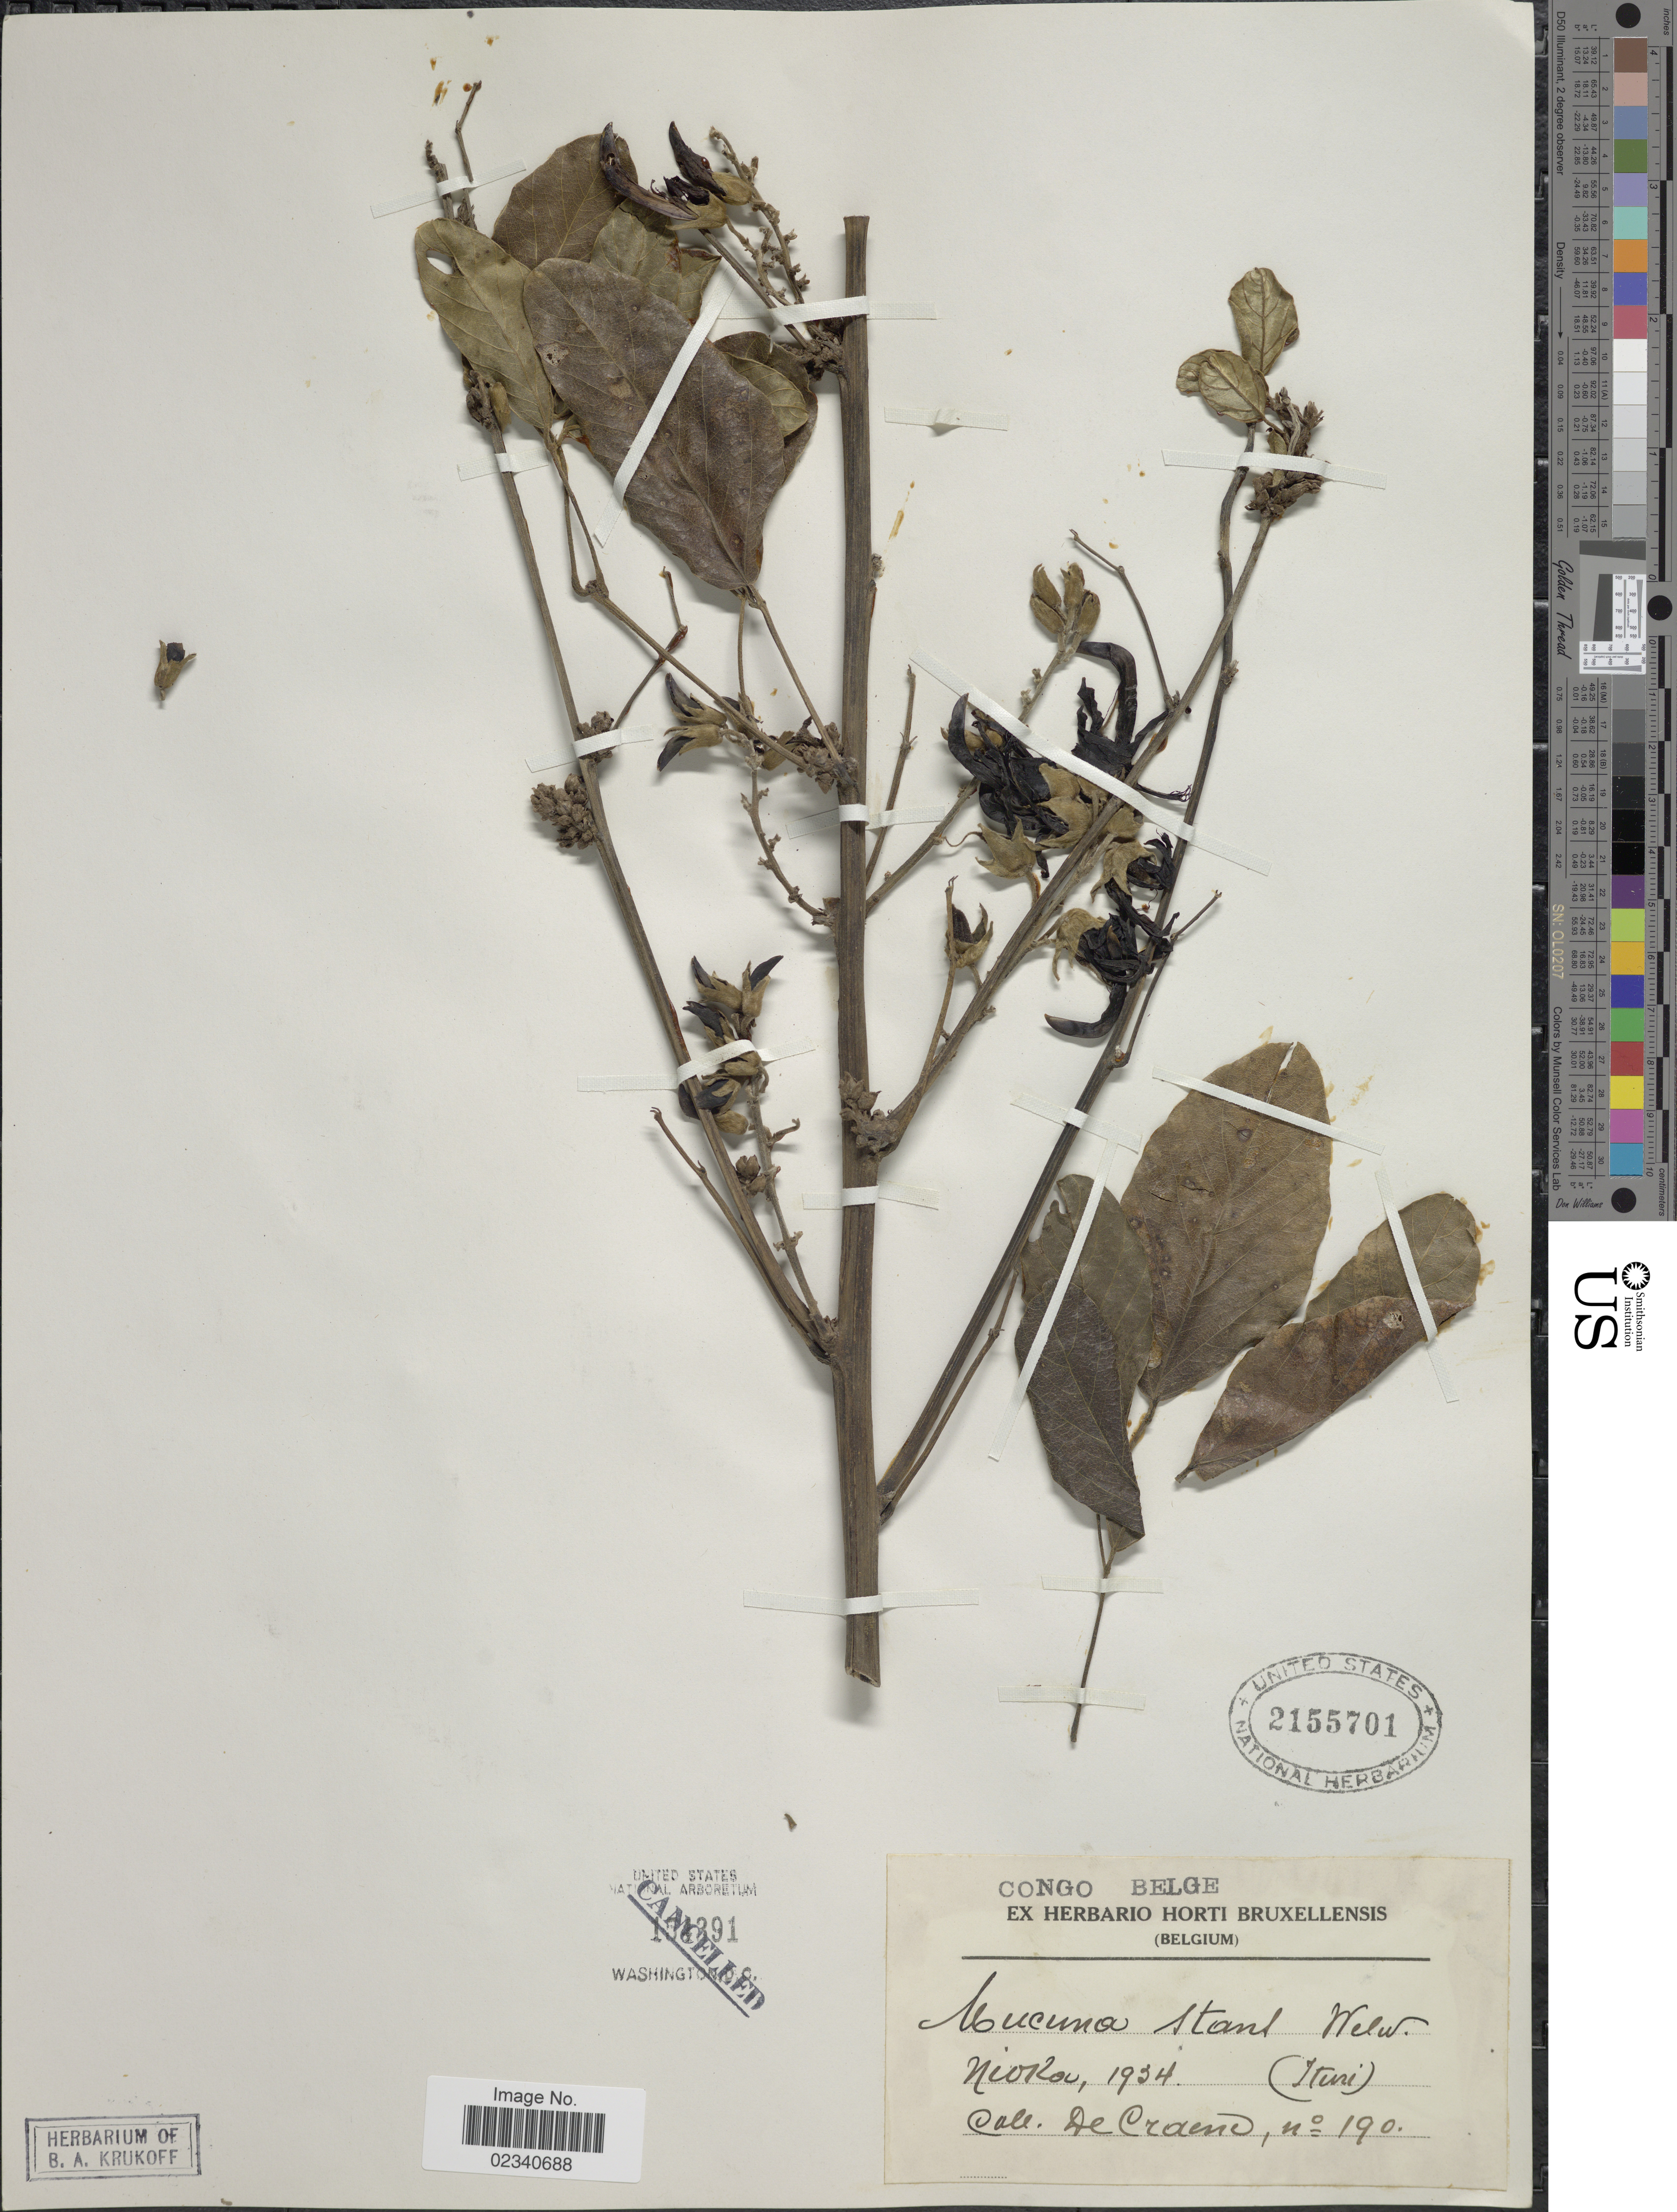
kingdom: Plantae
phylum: Tracheophyta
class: Magnoliopsida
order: Fabales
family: Fabaceae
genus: Mucuna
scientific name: Mucuna stans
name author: Baker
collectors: De Craene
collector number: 190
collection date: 1934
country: Congo, Democratic Republic of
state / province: Ituri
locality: Congo Belge, Nikou. (Ituri)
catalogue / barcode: US 2155701